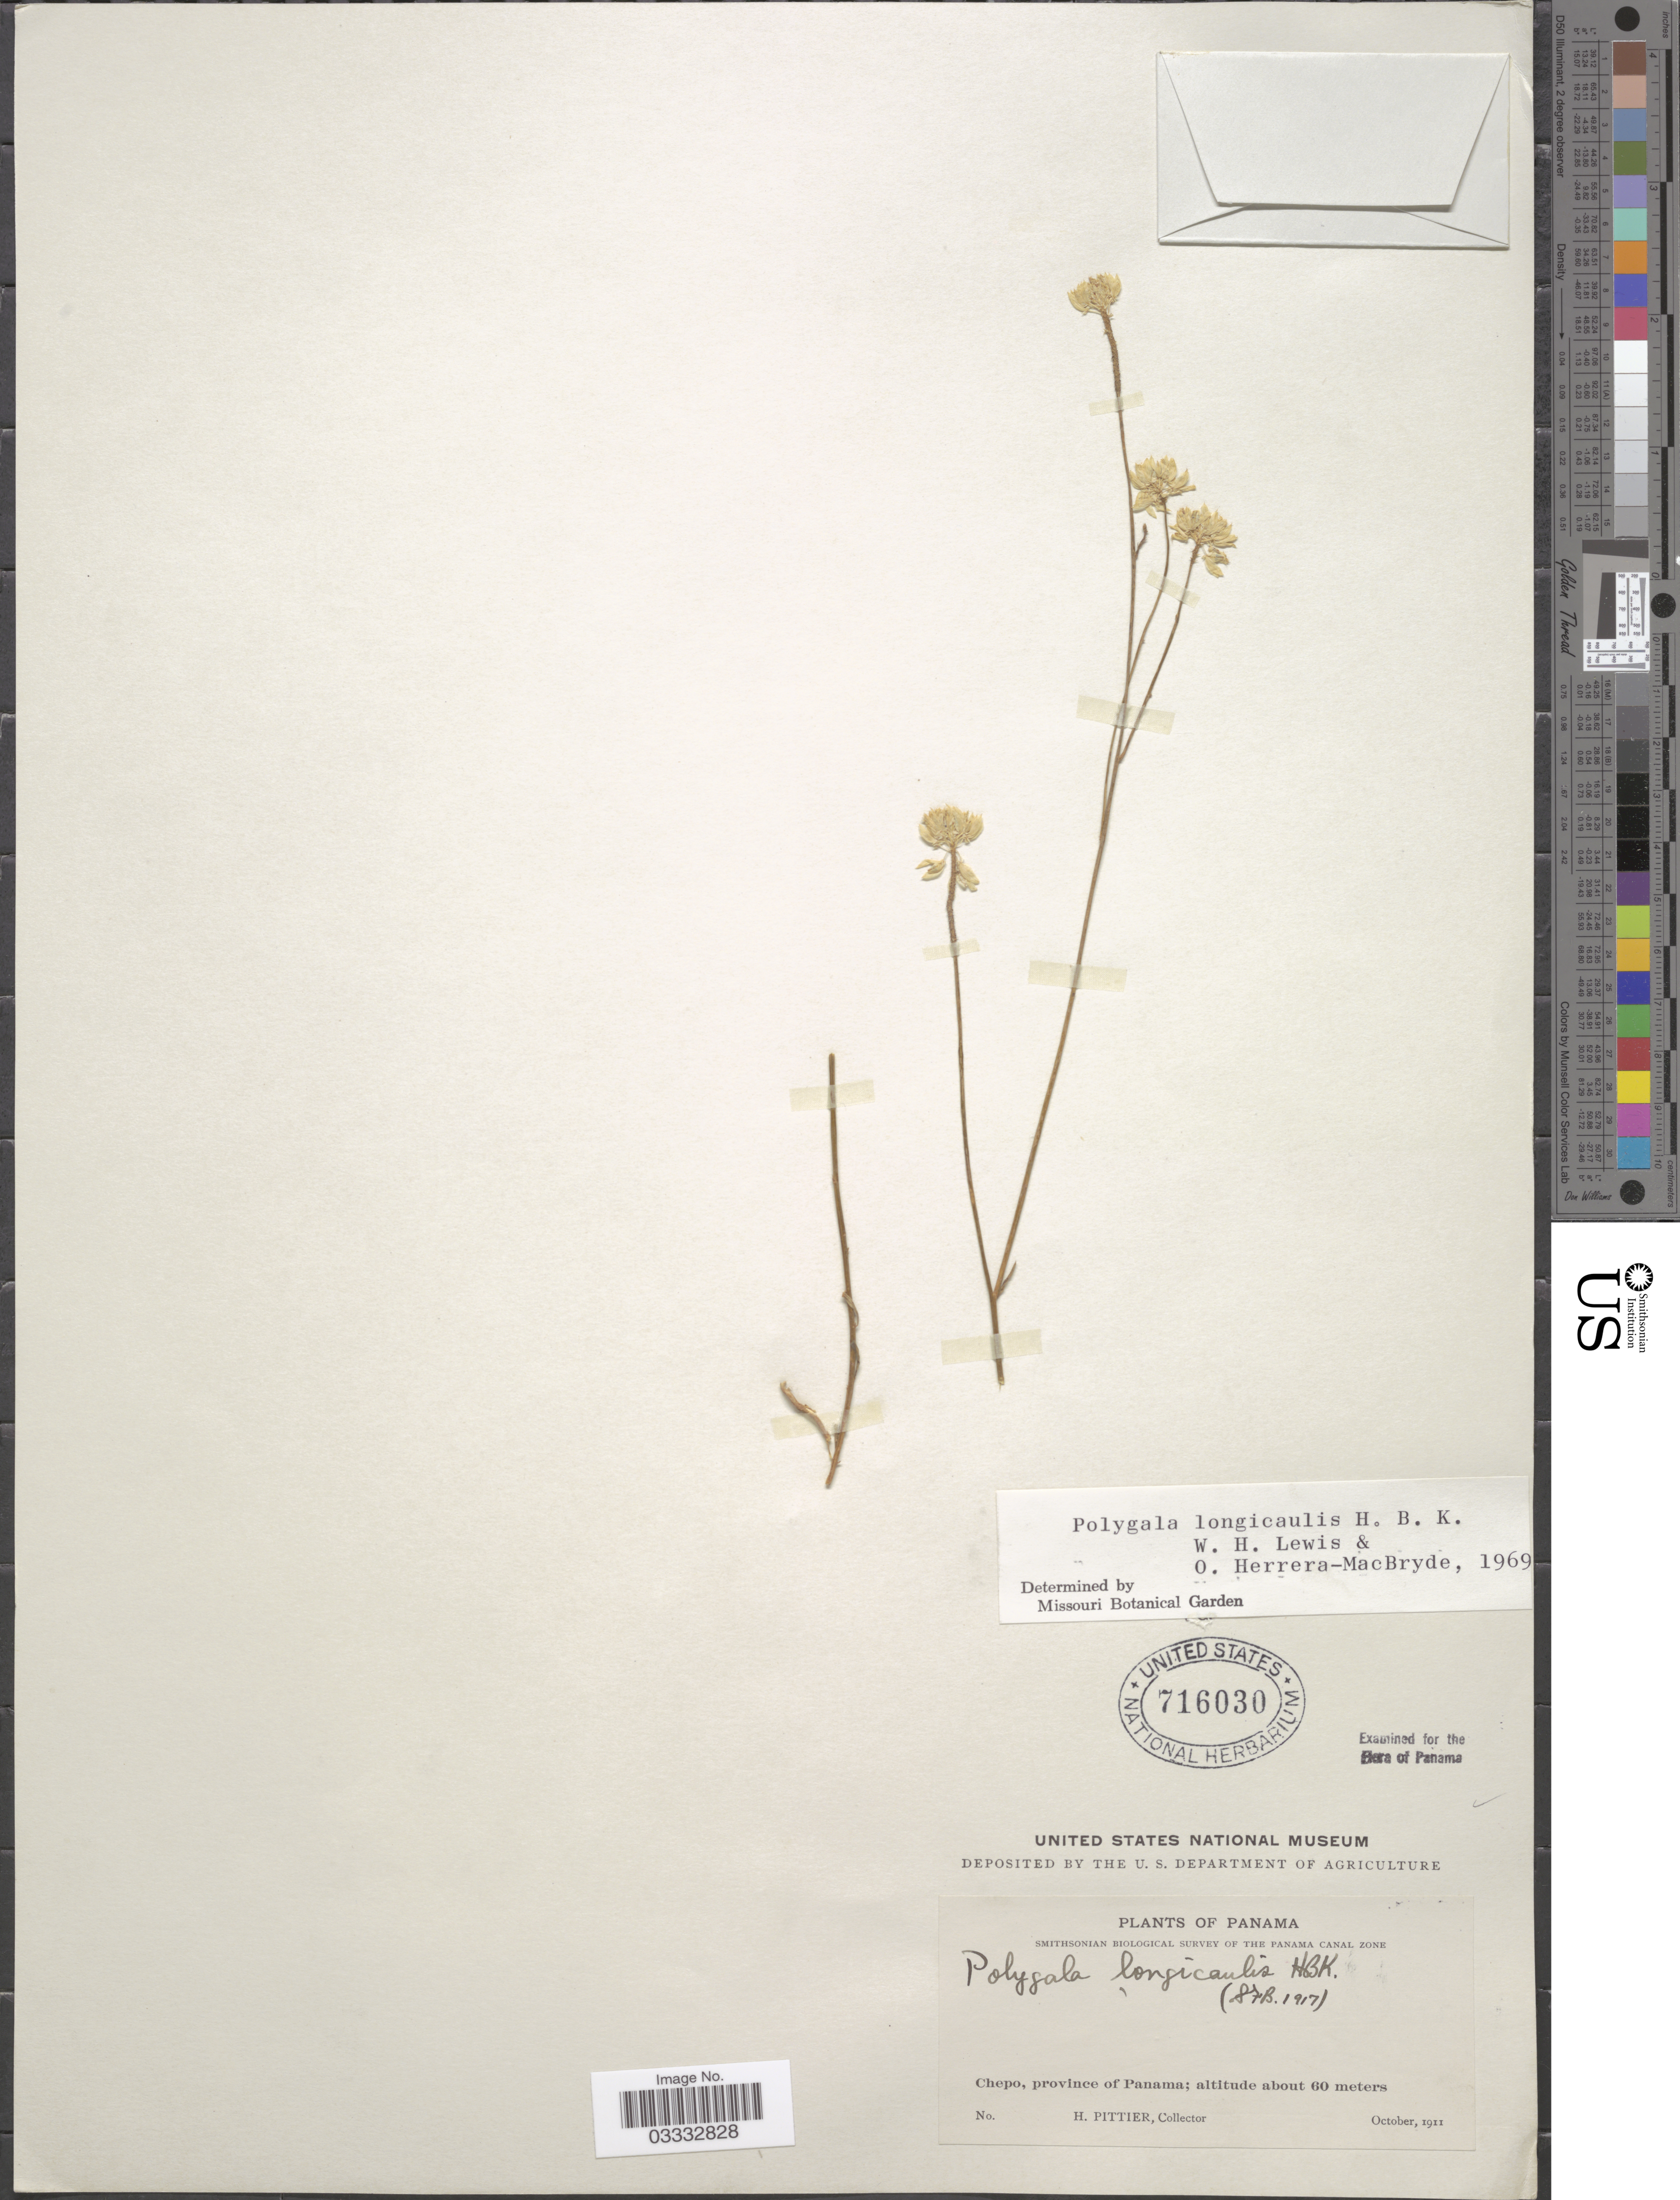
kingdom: Plantae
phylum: Tracheophyta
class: Magnoliopsida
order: Fabales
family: Polygalaceae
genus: Polygala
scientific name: Polygala longicaulis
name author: Kunth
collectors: H. F. Pittier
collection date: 1911-10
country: Panama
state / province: Panamá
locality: Chepo.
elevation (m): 60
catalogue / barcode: US 716030